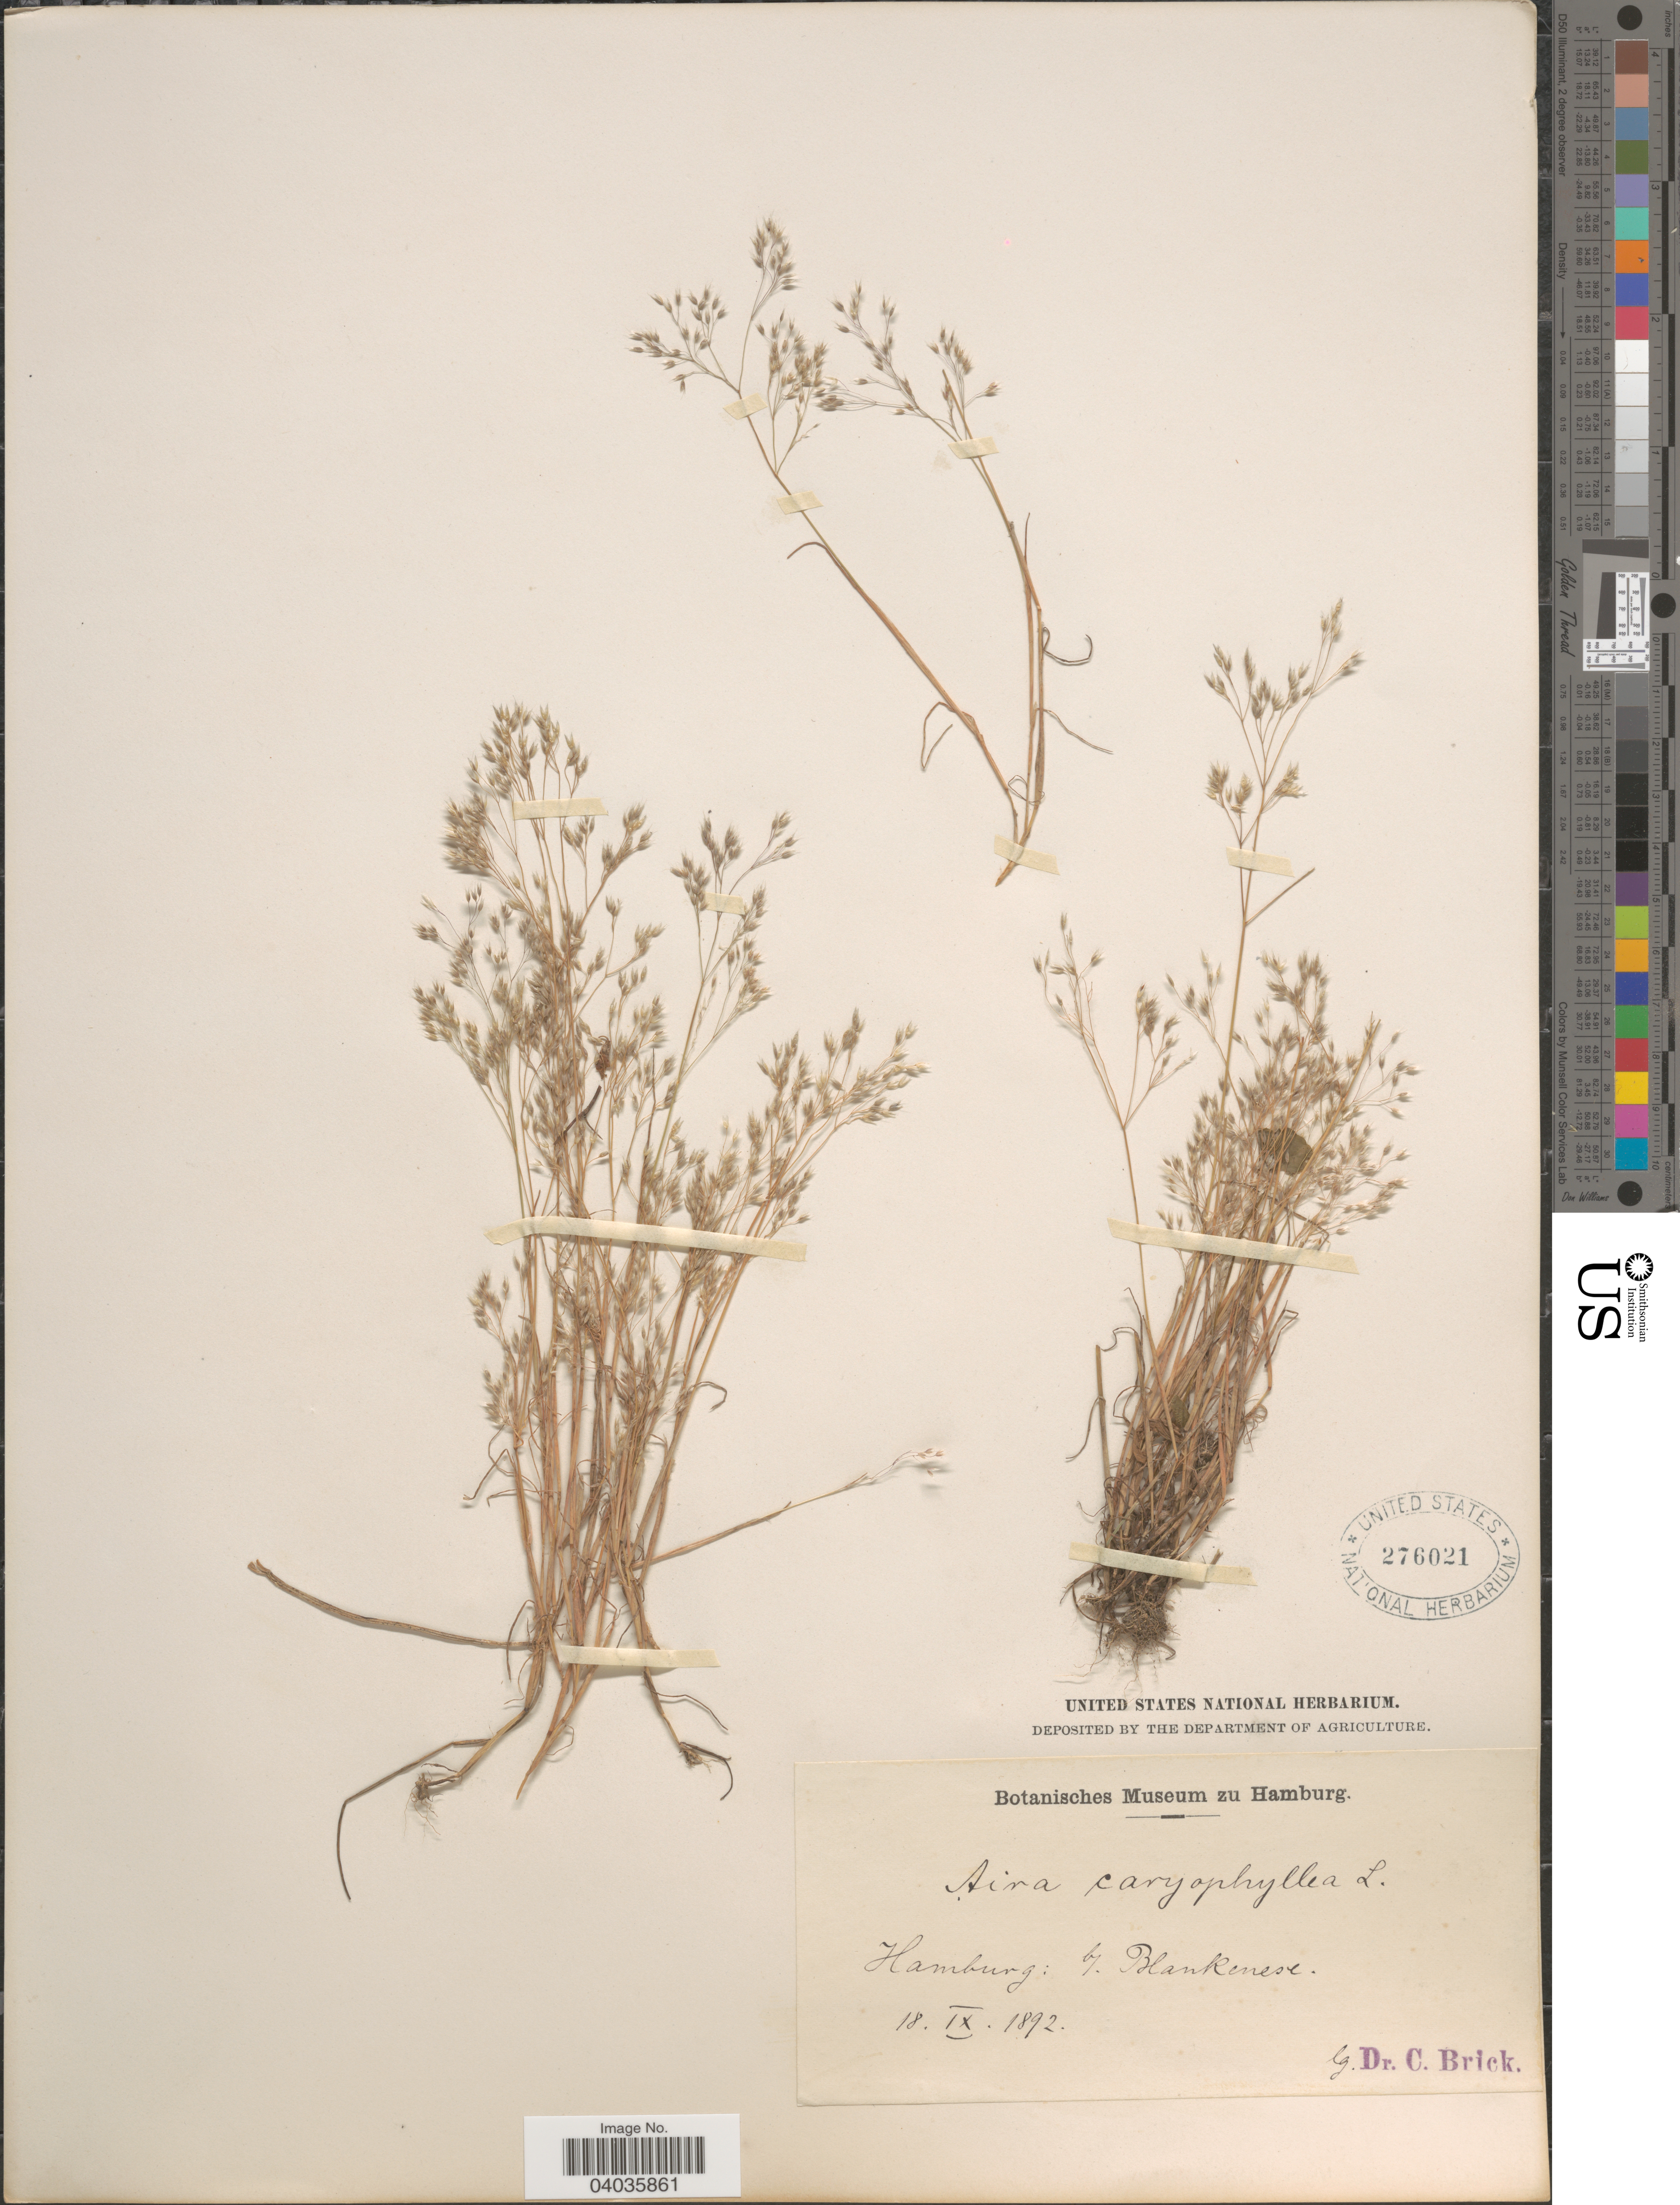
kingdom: Plantae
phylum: Tracheophyta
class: Liliopsida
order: Poales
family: Poaceae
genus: Aira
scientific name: Aira caryophyllea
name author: L.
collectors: C. Brick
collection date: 1892-09-18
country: Germany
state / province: Hamburg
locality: Bj. Blankenese.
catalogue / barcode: US 276021